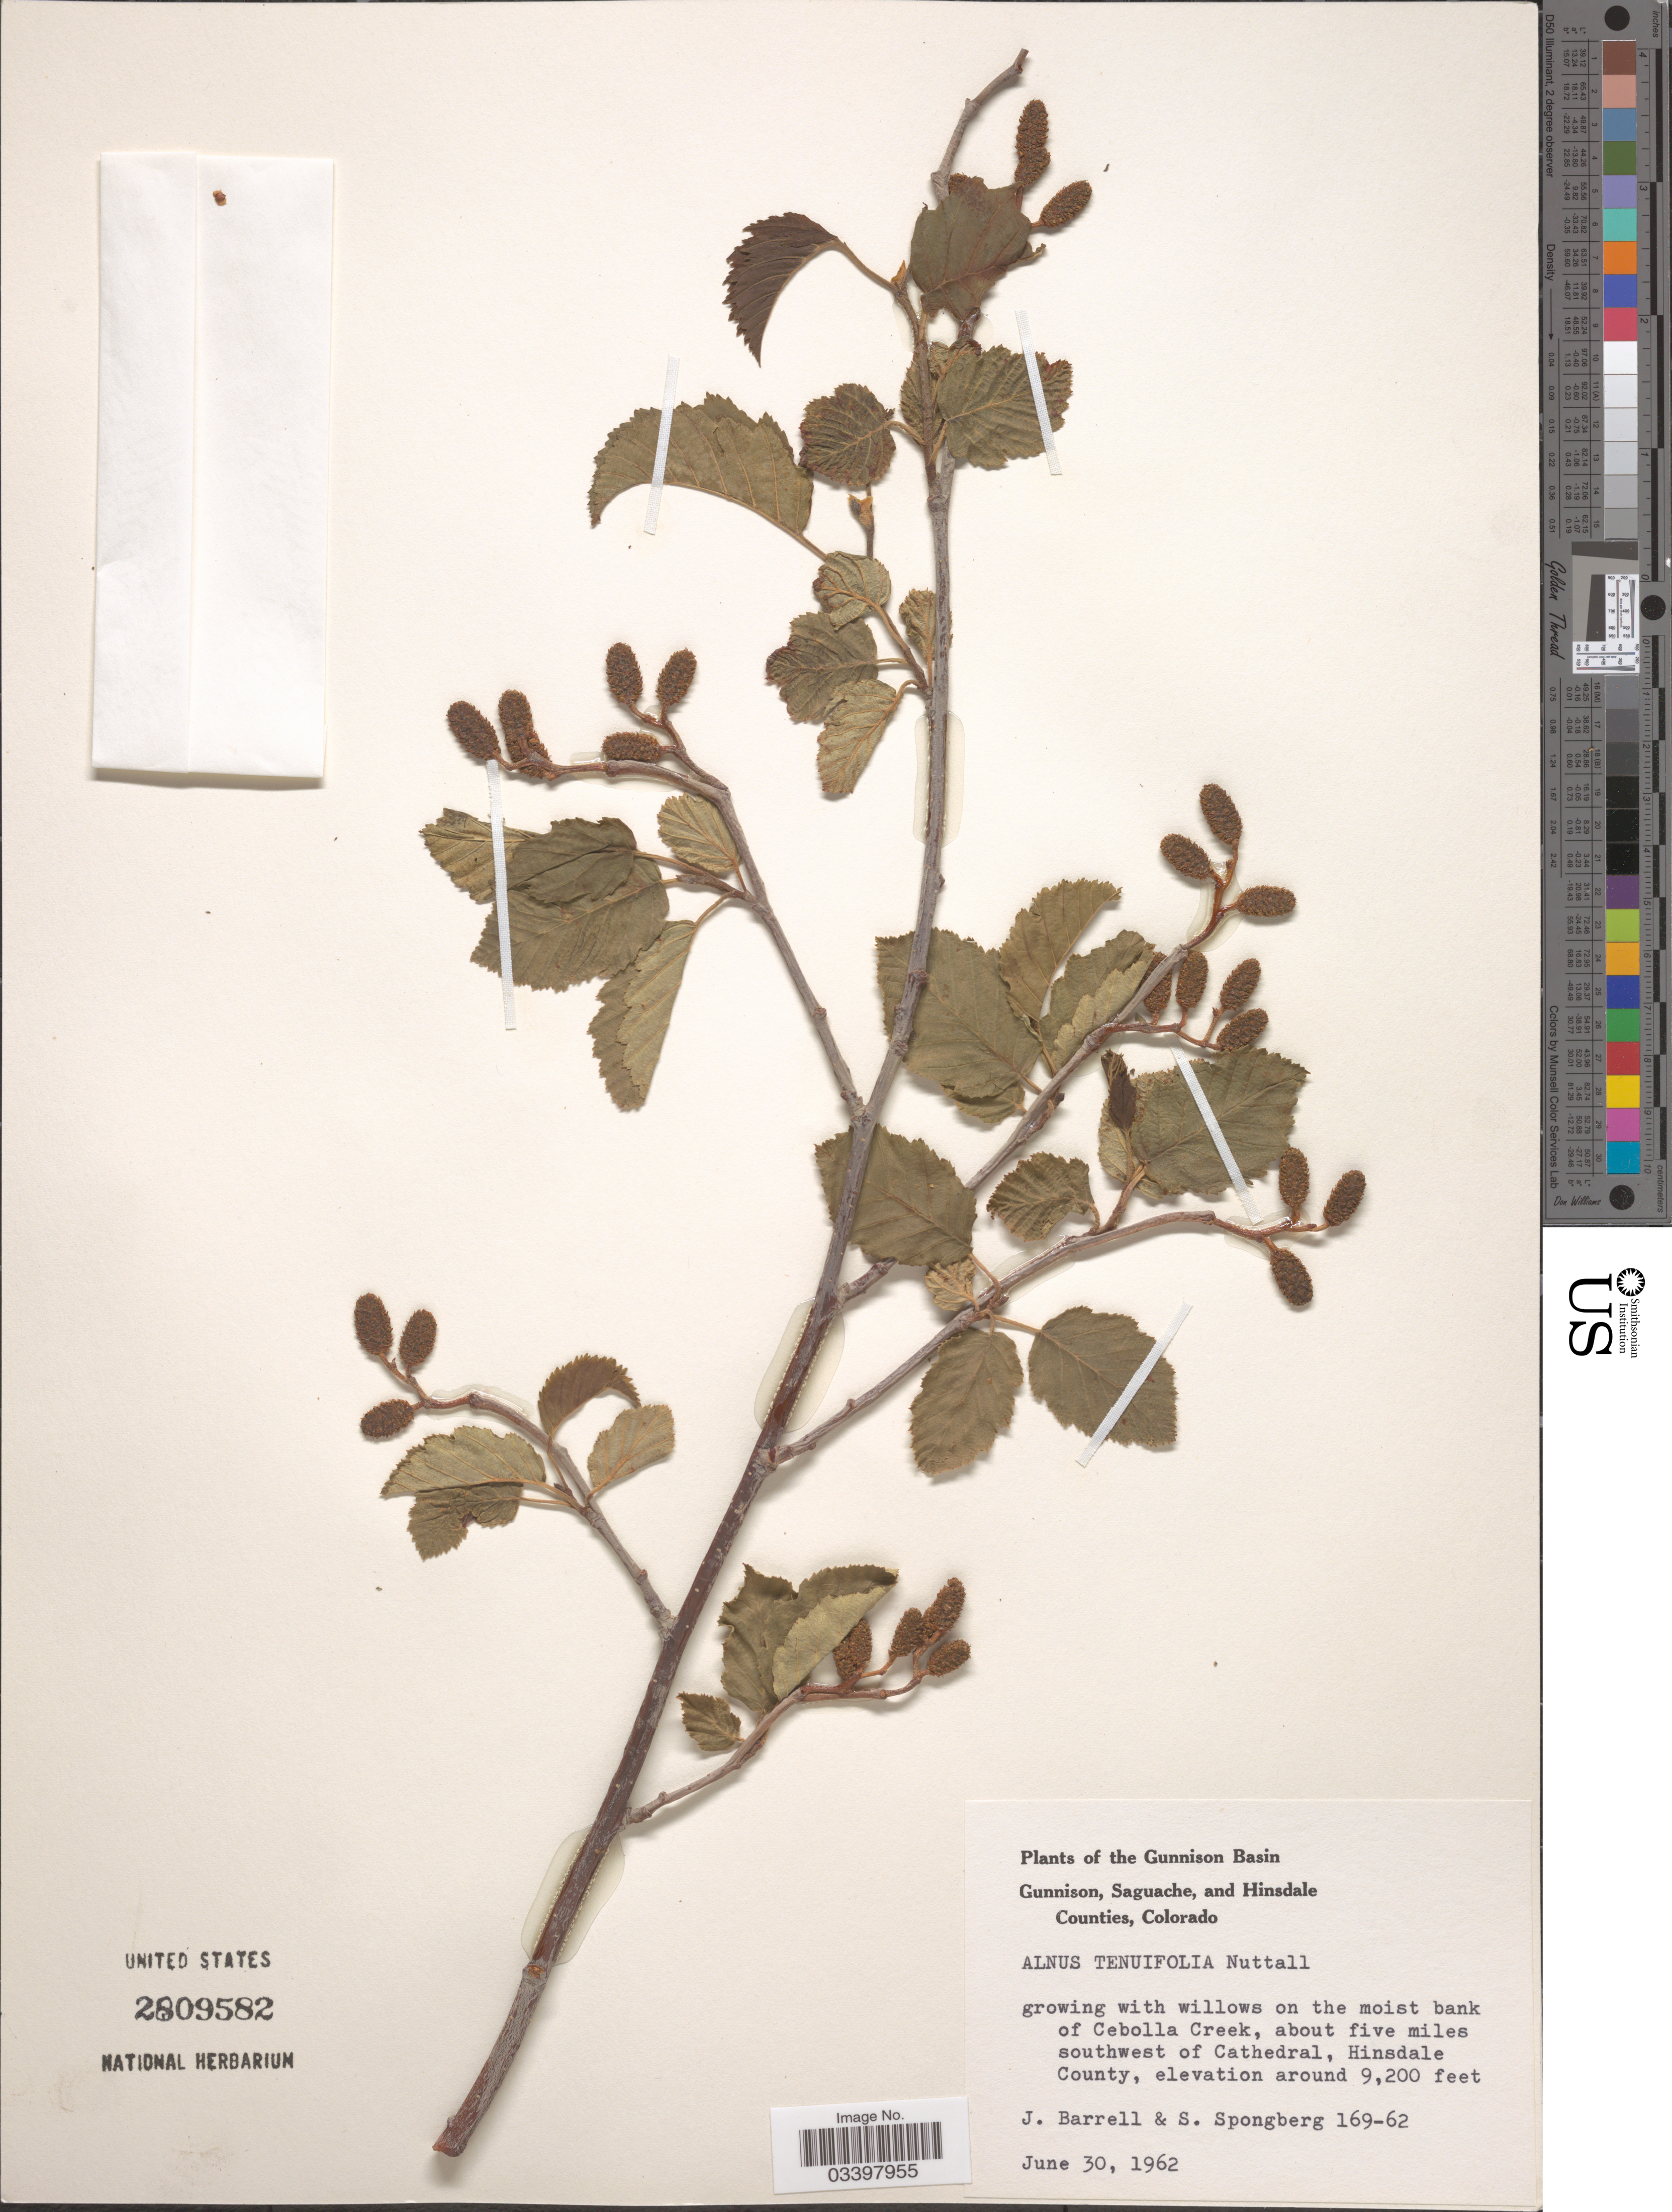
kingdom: Plantae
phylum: Tracheophyta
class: Magnoliopsida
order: Fagales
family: Betulaceae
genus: Alnus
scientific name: Alnus tenuifolia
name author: Nutt.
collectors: J. Barrell & S. A.Spongberg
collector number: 169-62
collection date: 1962-06-30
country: United States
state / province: Colorado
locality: Gunnison Basin. Moist bank of Cebolla Creek, about five miles southwest of Cathedral, Hinsdale County.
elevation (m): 2804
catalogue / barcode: US 2809582